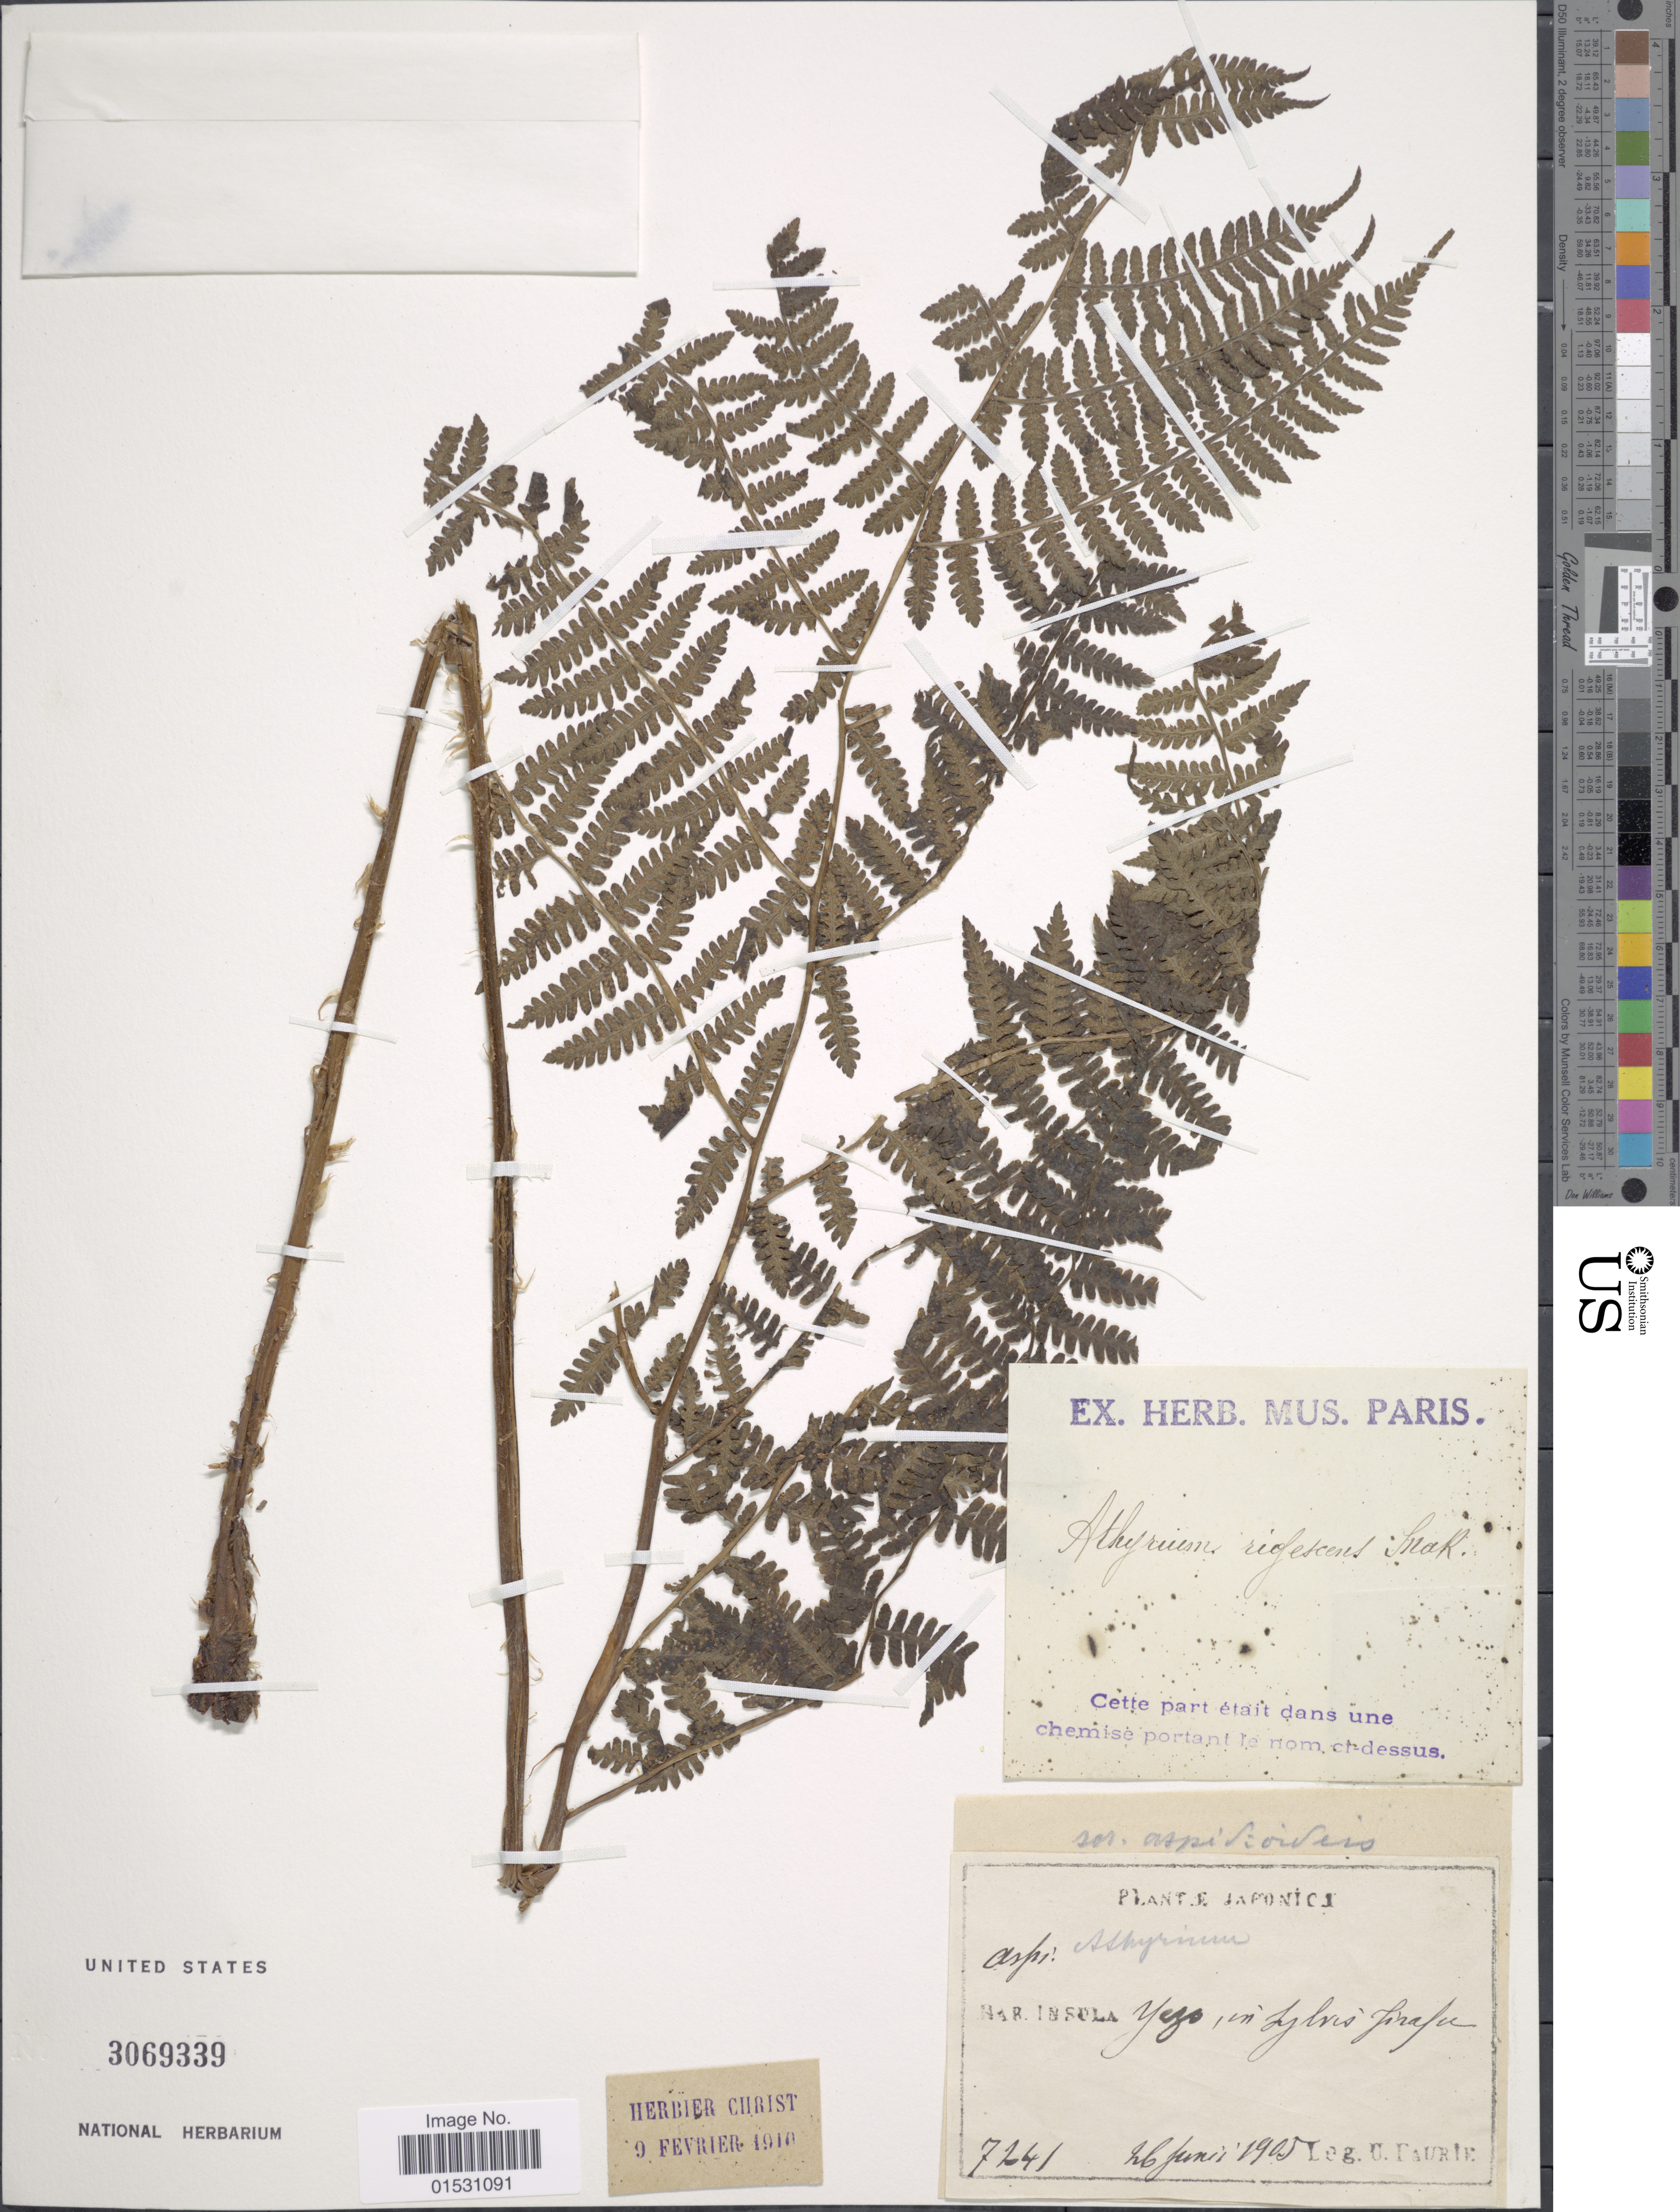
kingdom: Plantae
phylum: Tracheophyta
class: Polypodiopsida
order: Polypodiales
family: Athyriaceae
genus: Athyrium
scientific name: Athyrium rigescens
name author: Makino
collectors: U. Faurie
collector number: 7241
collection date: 1905-06-26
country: Japan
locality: Hab. Insula Yezo.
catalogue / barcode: US 3069339